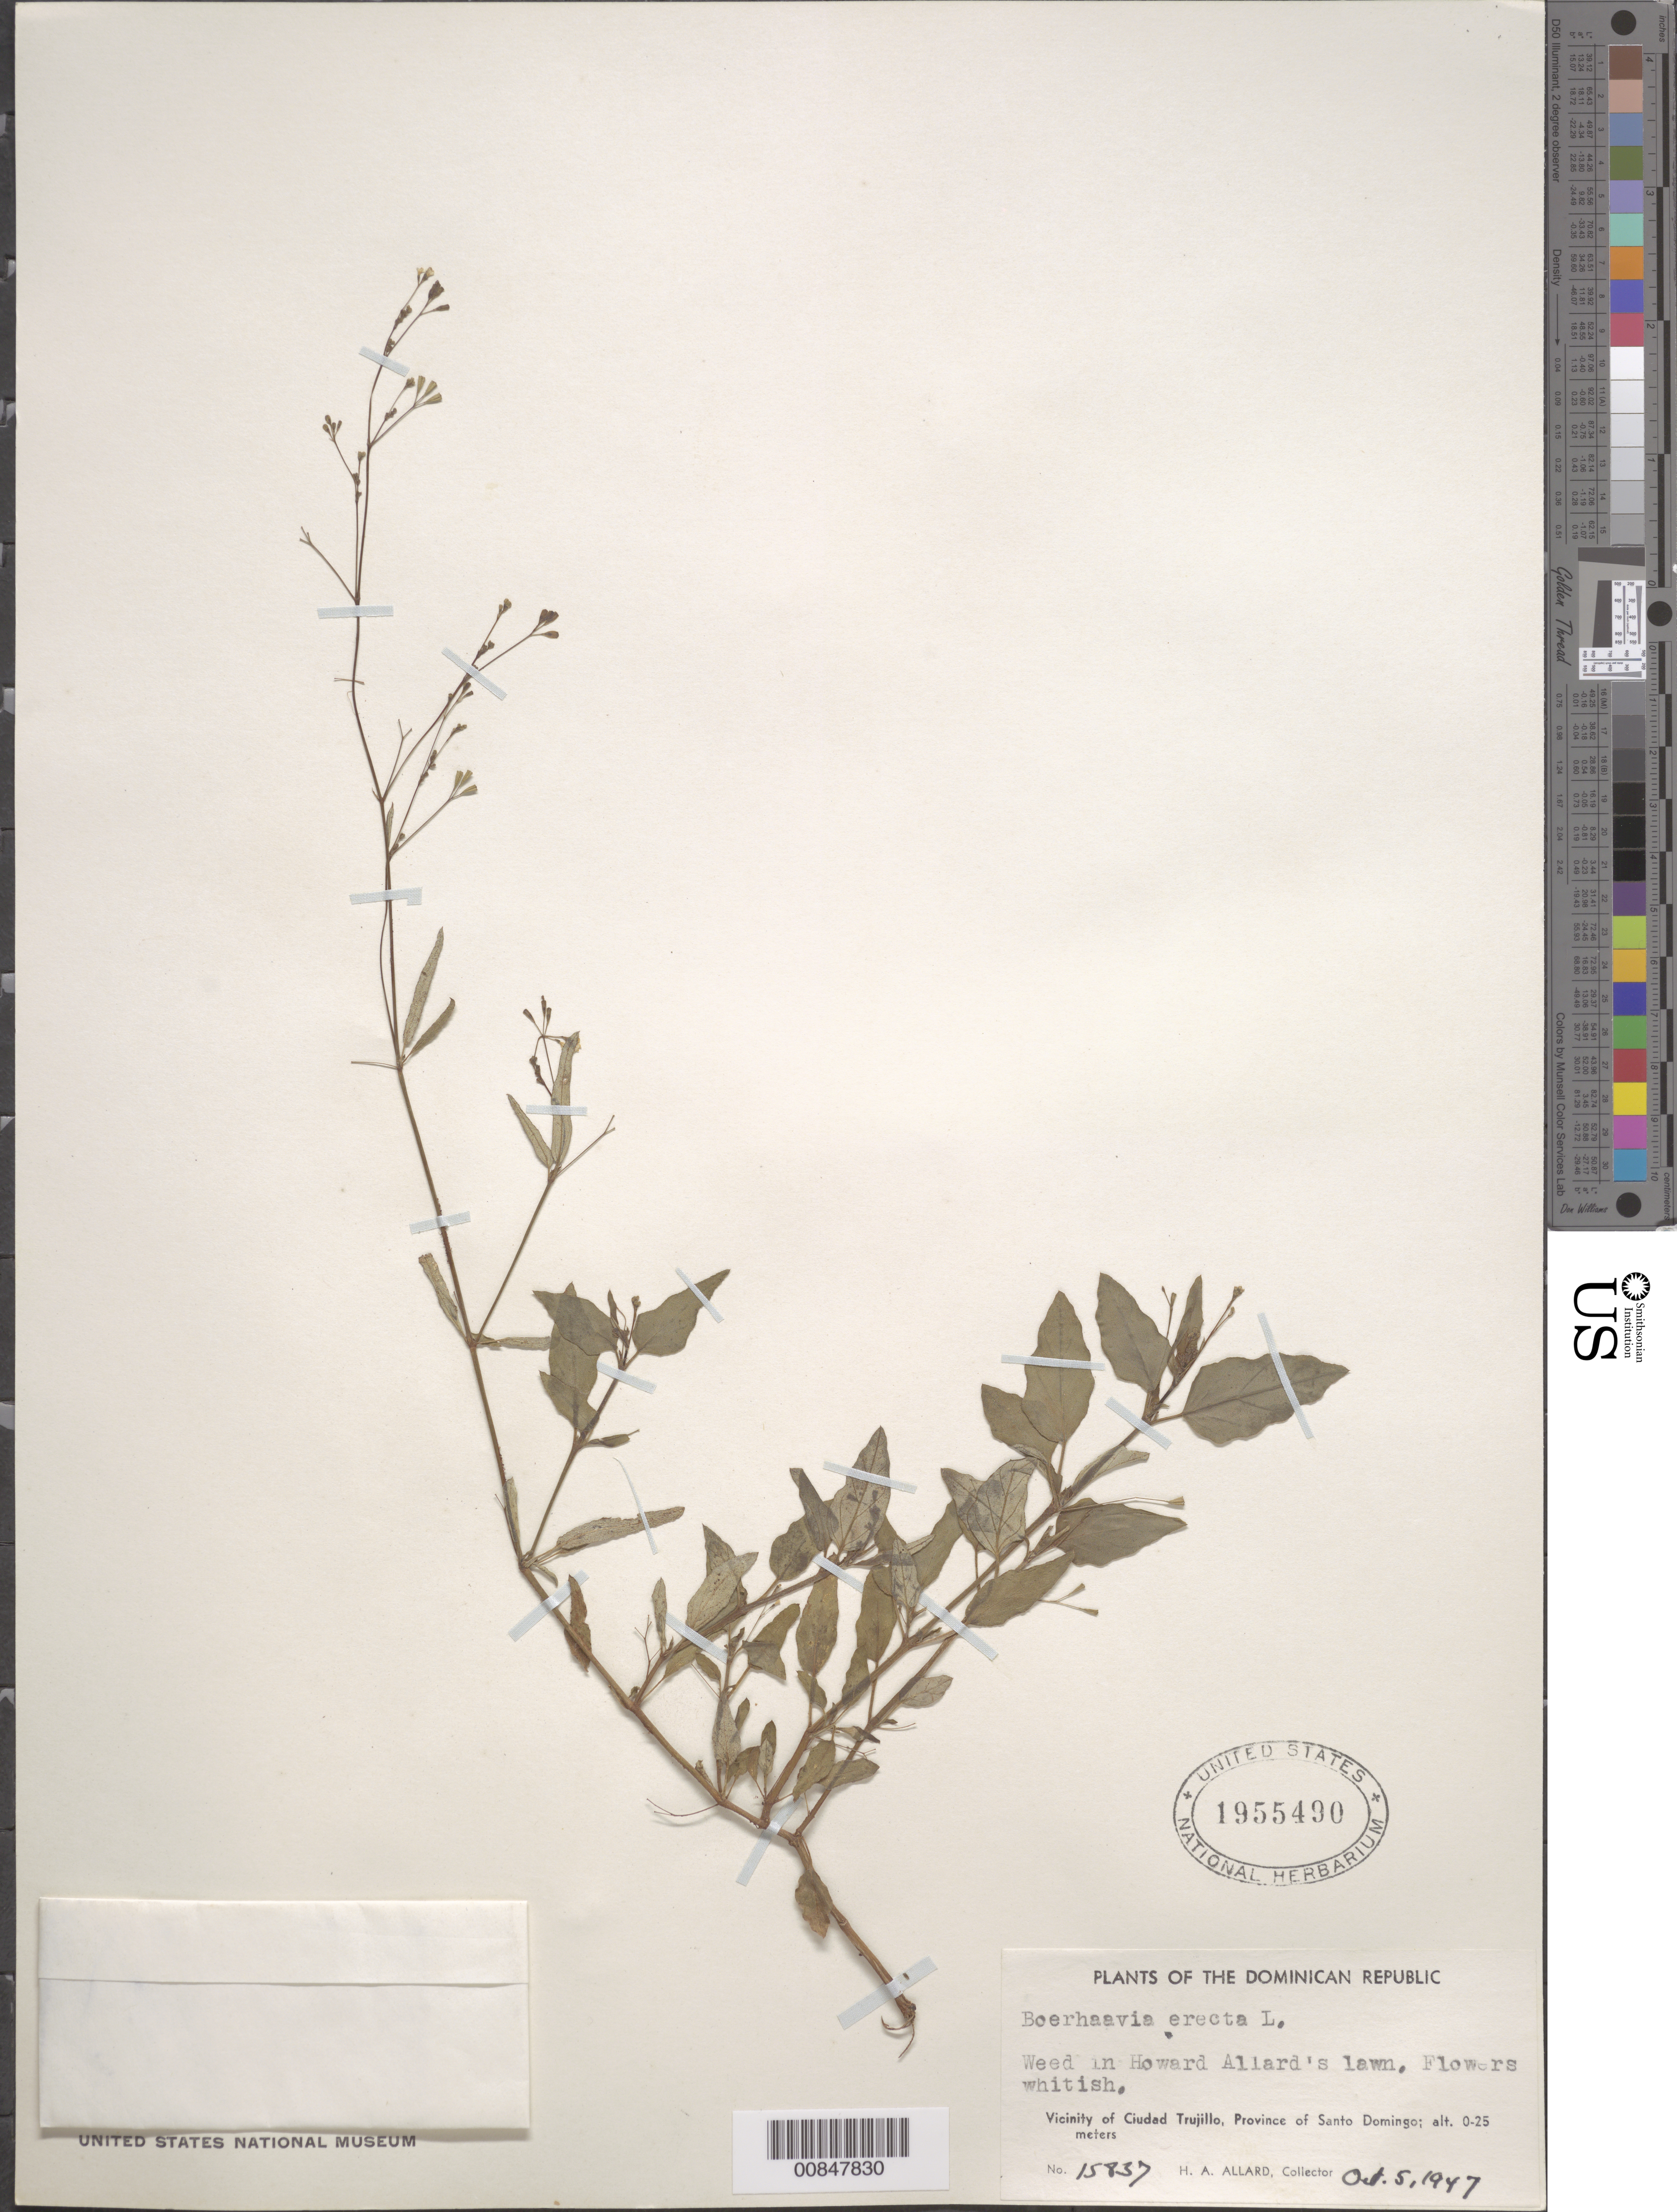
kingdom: Plantae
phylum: Tracheophyta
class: Magnoliopsida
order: Caryophyllales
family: Nyctaginaceae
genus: Boerhavia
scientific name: Boerhavia erecta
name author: L.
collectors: H. A. Allard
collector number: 15837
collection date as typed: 05 Oct 1947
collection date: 1947-10-05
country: Dominican Republic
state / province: Distrito Nacional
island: Hispaniola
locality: Vicinity of Ciudad Trujillo, Province of Santo Domingo (obsolete). Howard Allard's lawn.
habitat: In lawn.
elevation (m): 0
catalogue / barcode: US 1955490